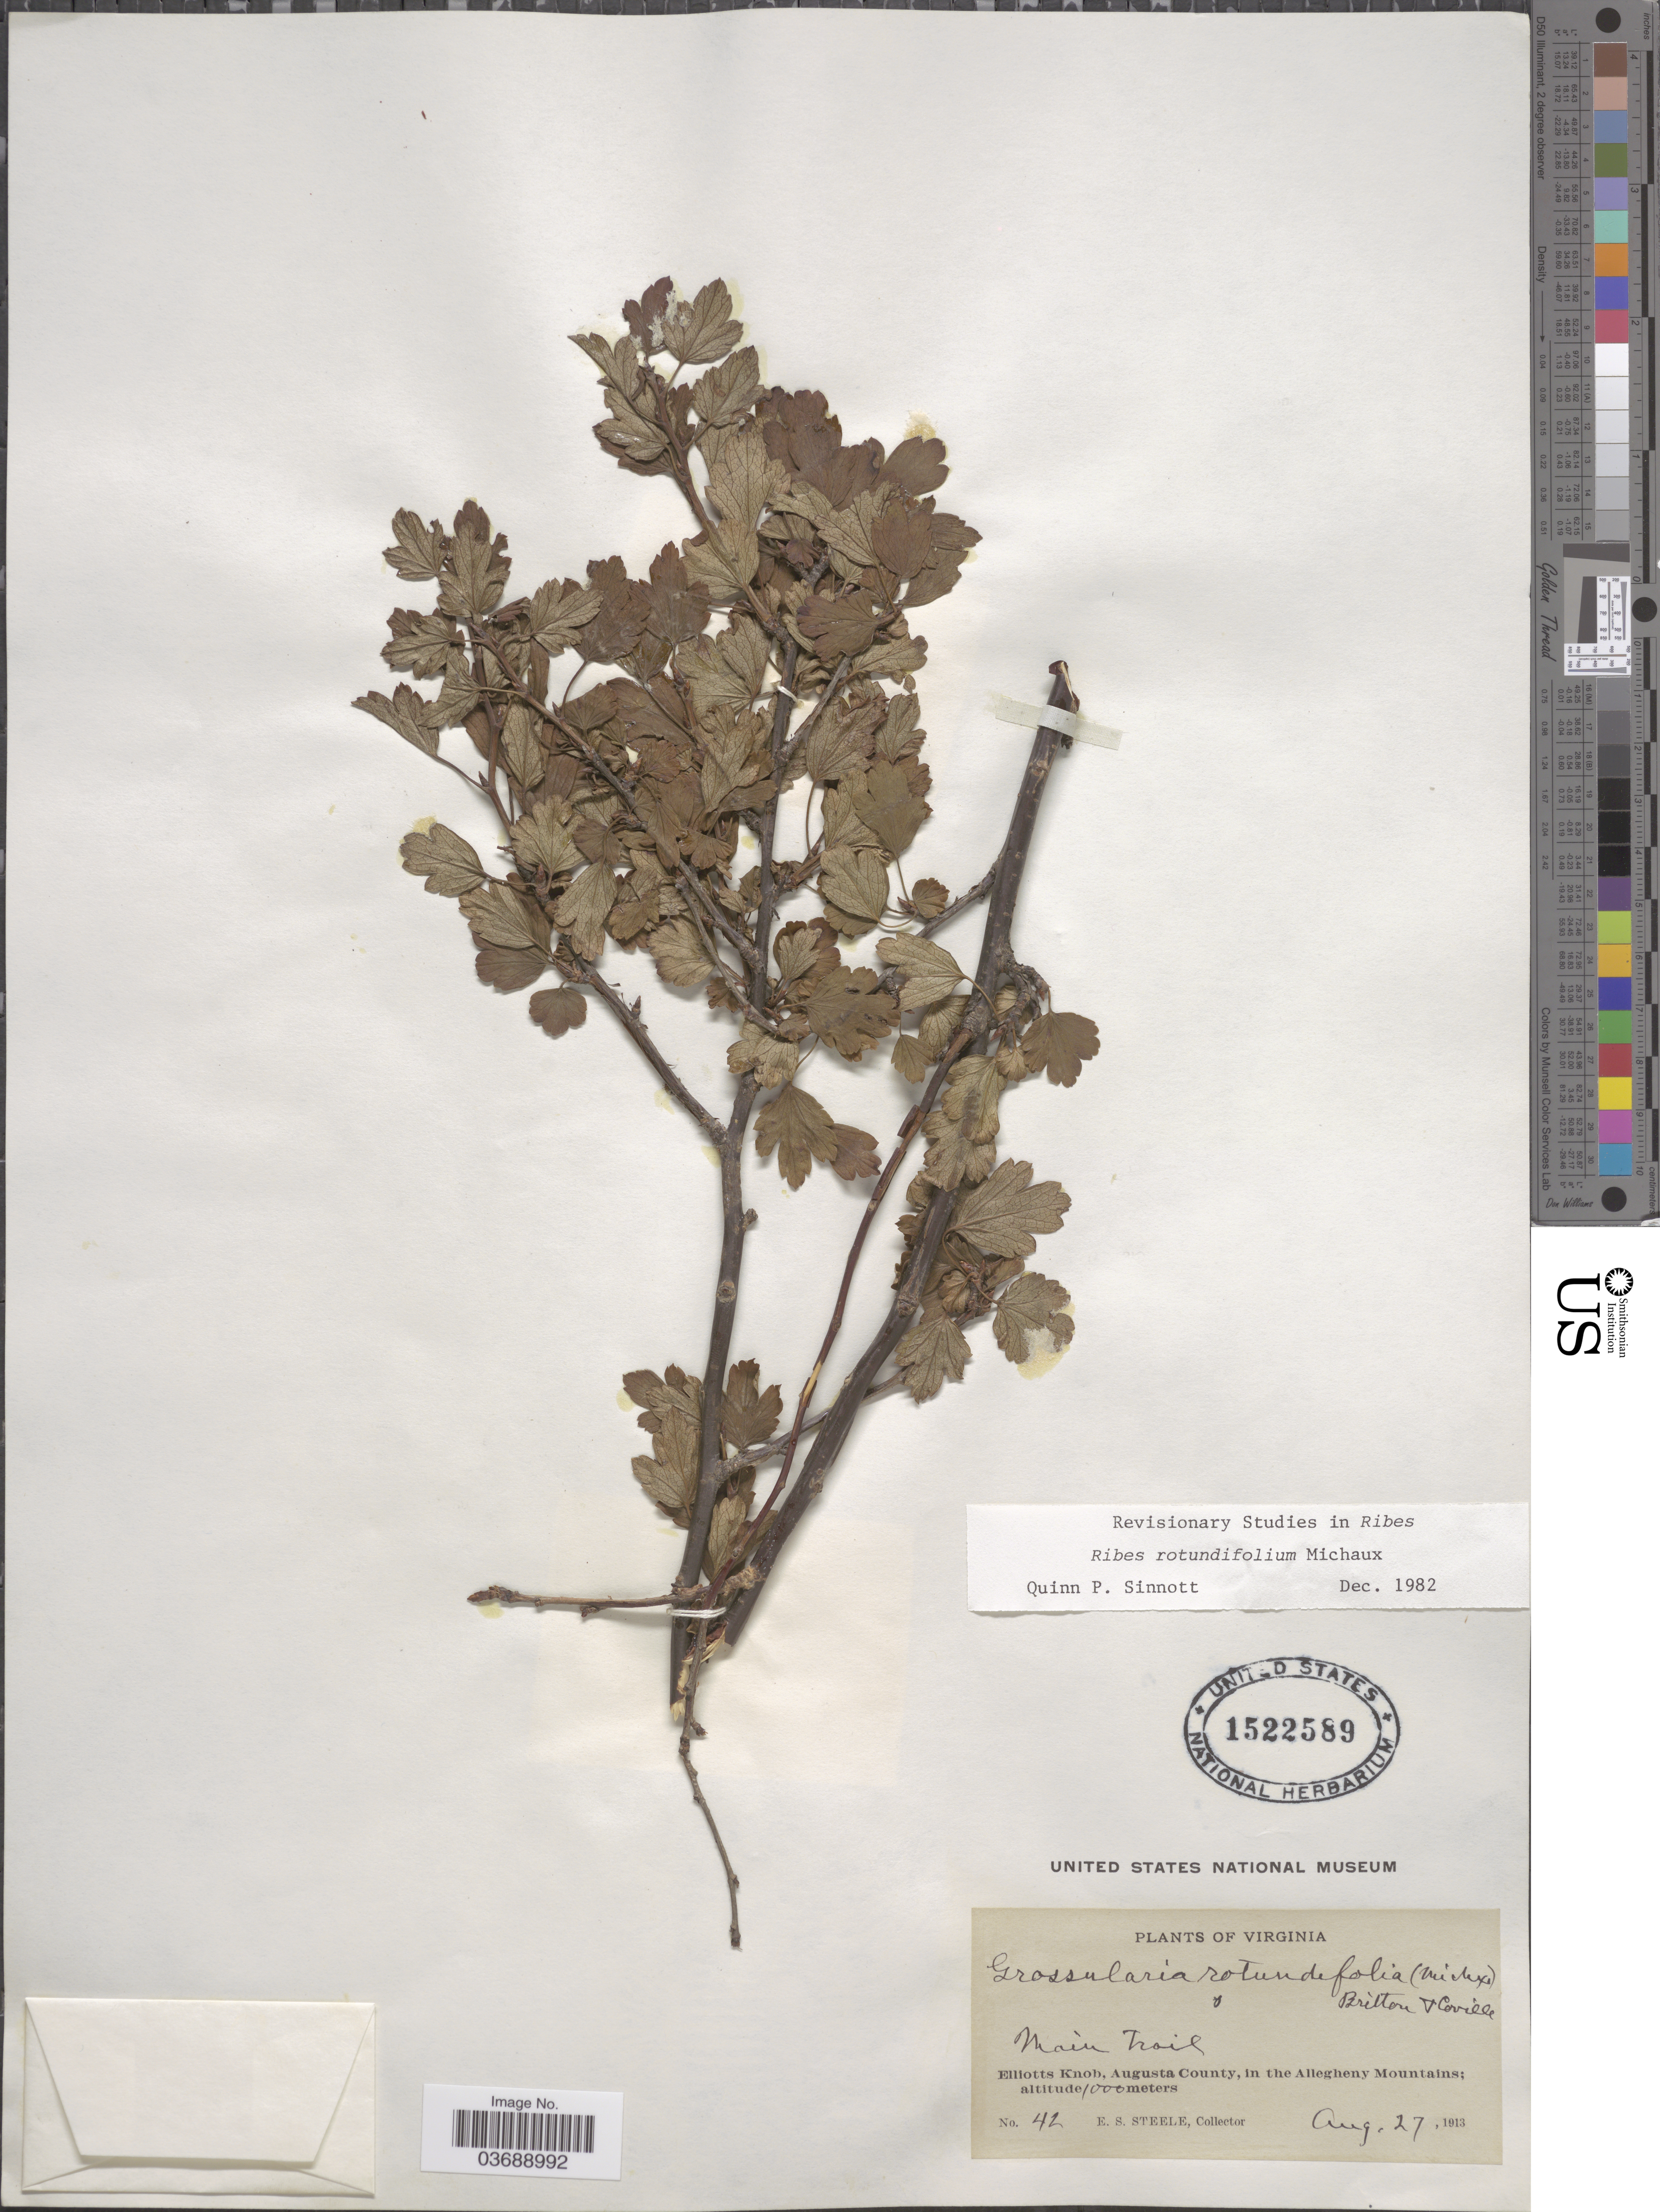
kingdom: Plantae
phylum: Tracheophyta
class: Magnoliopsida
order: Saxifragales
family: Grossulariaceae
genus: Ribes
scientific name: Ribes rotundifolium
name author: Michx.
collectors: E. Steele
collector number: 42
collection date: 1913-08-27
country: United States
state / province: Virginia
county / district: Augusta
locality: Main Trail. Elliotts Knob, Augusta County, in the Allegheny Mountains.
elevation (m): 1000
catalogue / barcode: US 1522589